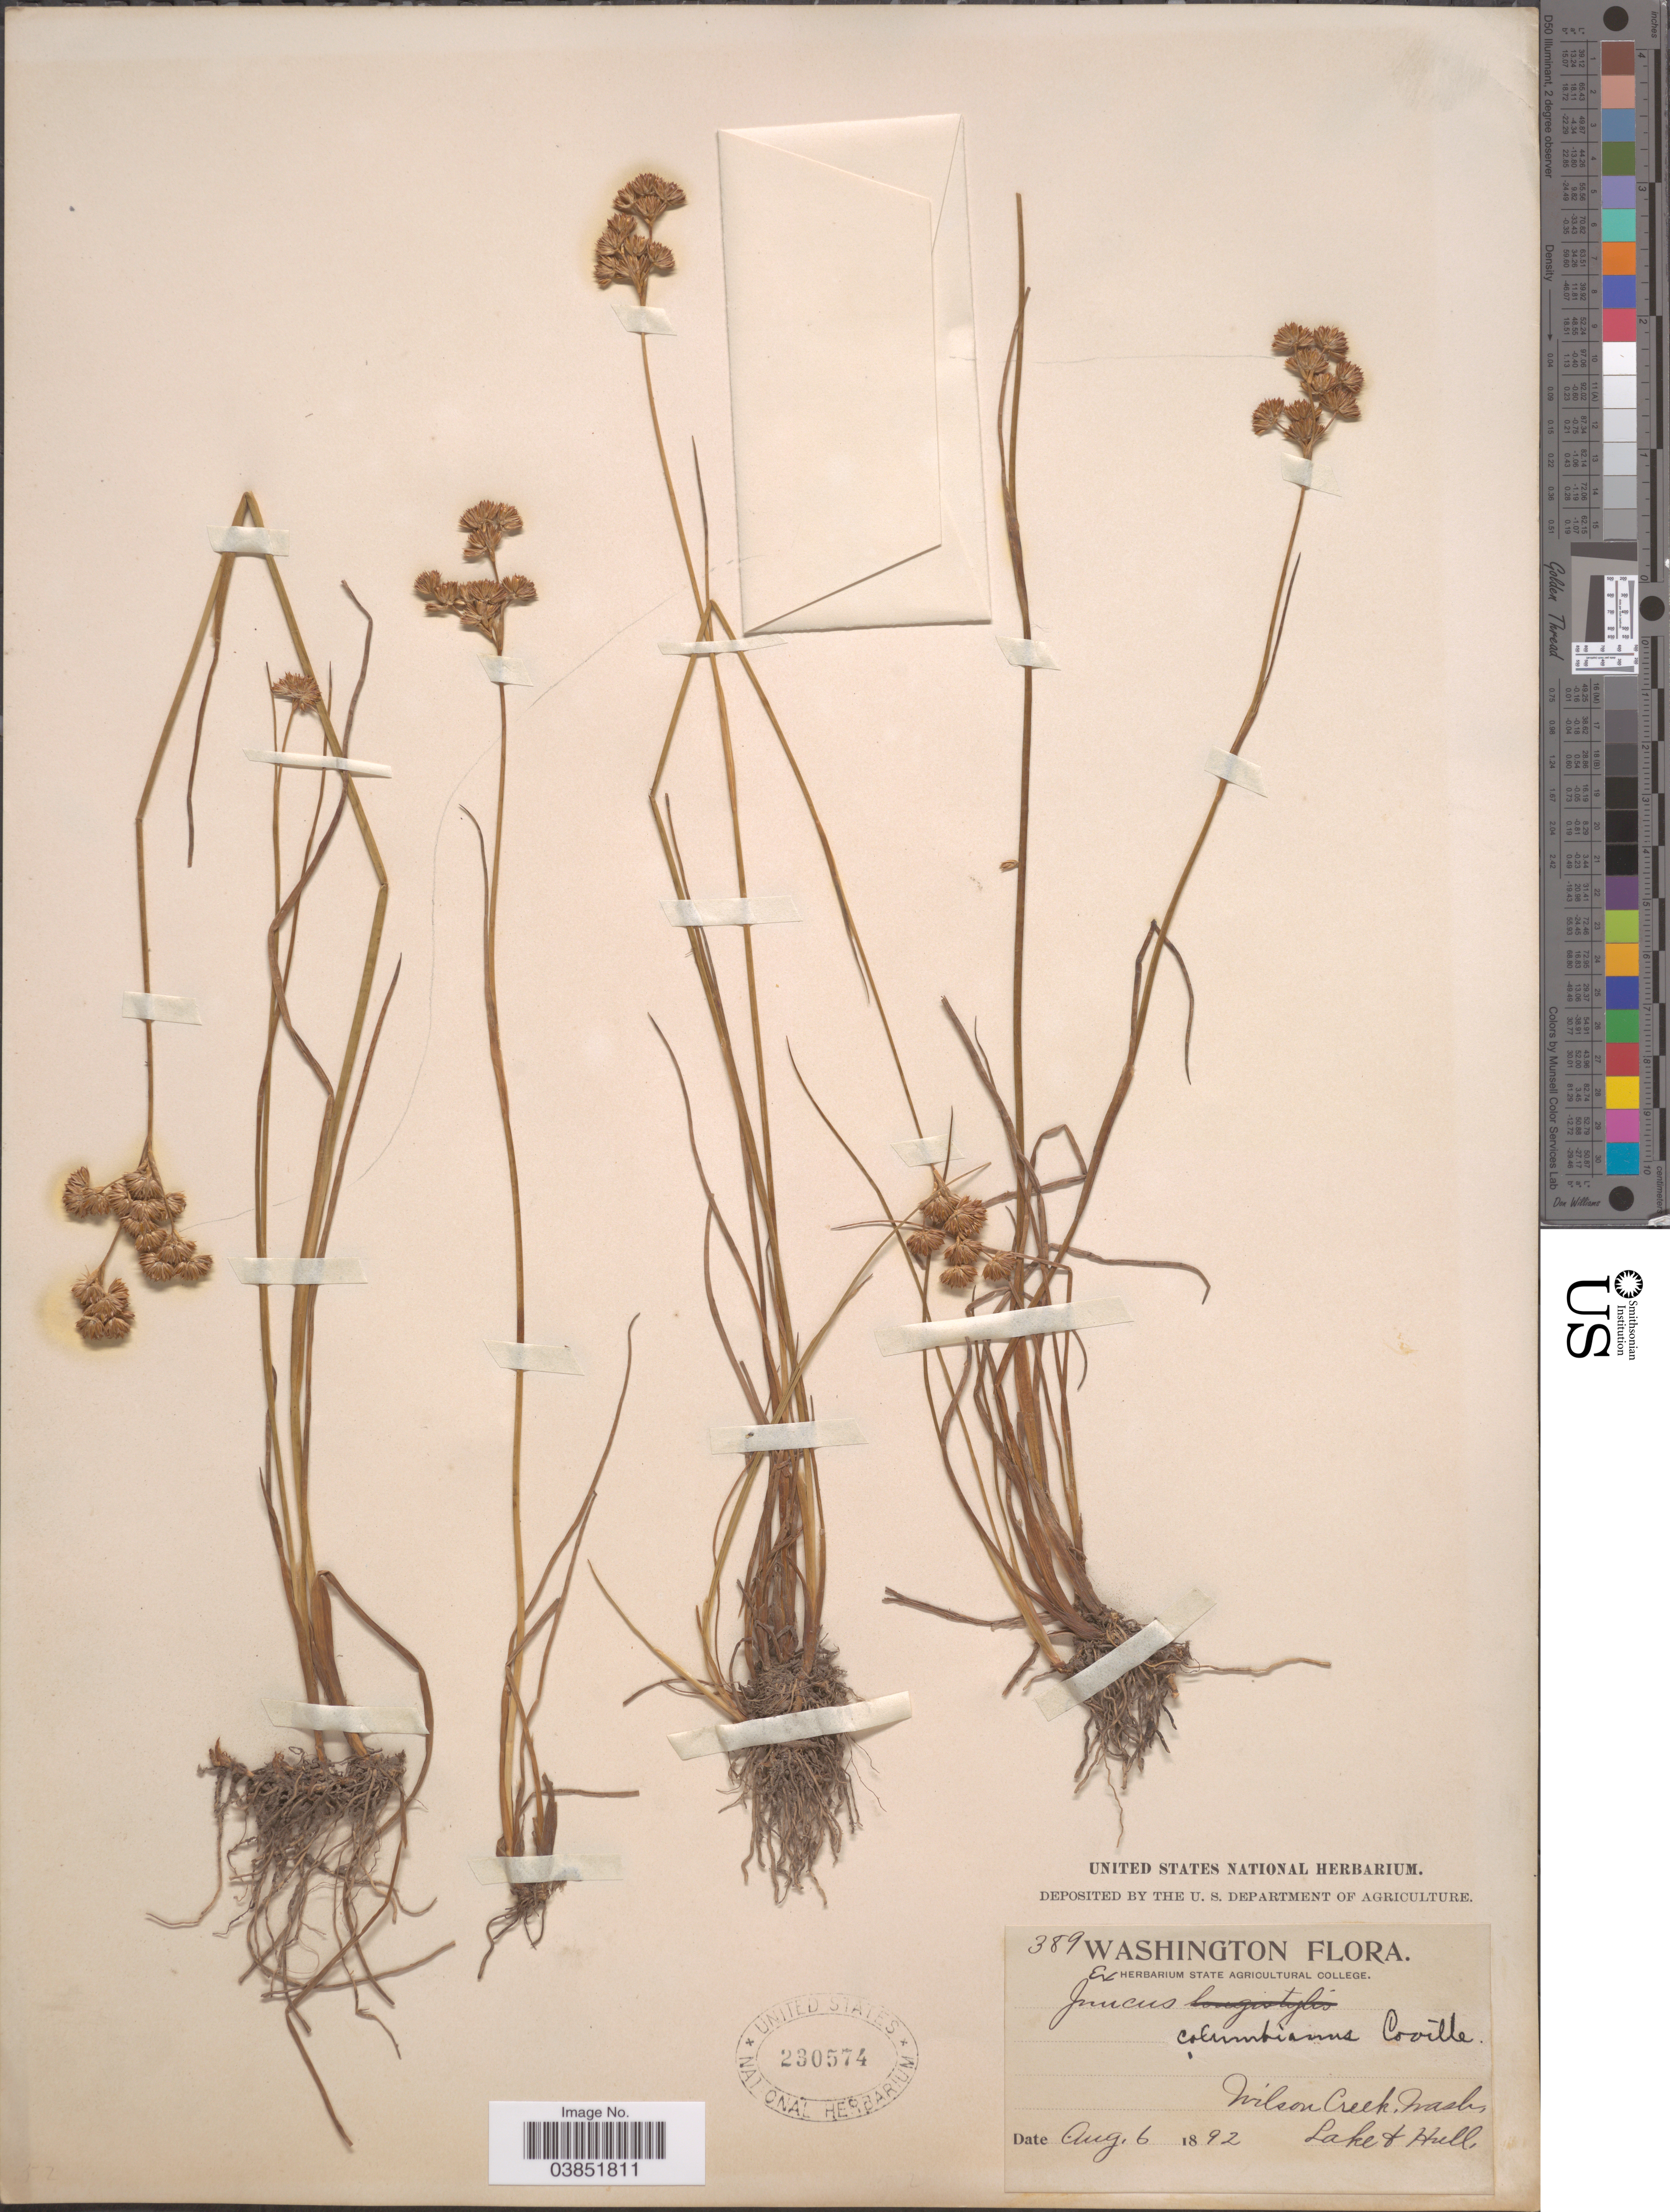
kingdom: Plantae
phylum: Tracheophyta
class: Liliopsida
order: Poales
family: Juncaceae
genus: Juncus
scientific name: Juncus columbianus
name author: Coville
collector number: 389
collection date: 1892-08-06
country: United States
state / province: Washington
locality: Wilson Creek, Lake & Hull.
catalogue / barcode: US 230574